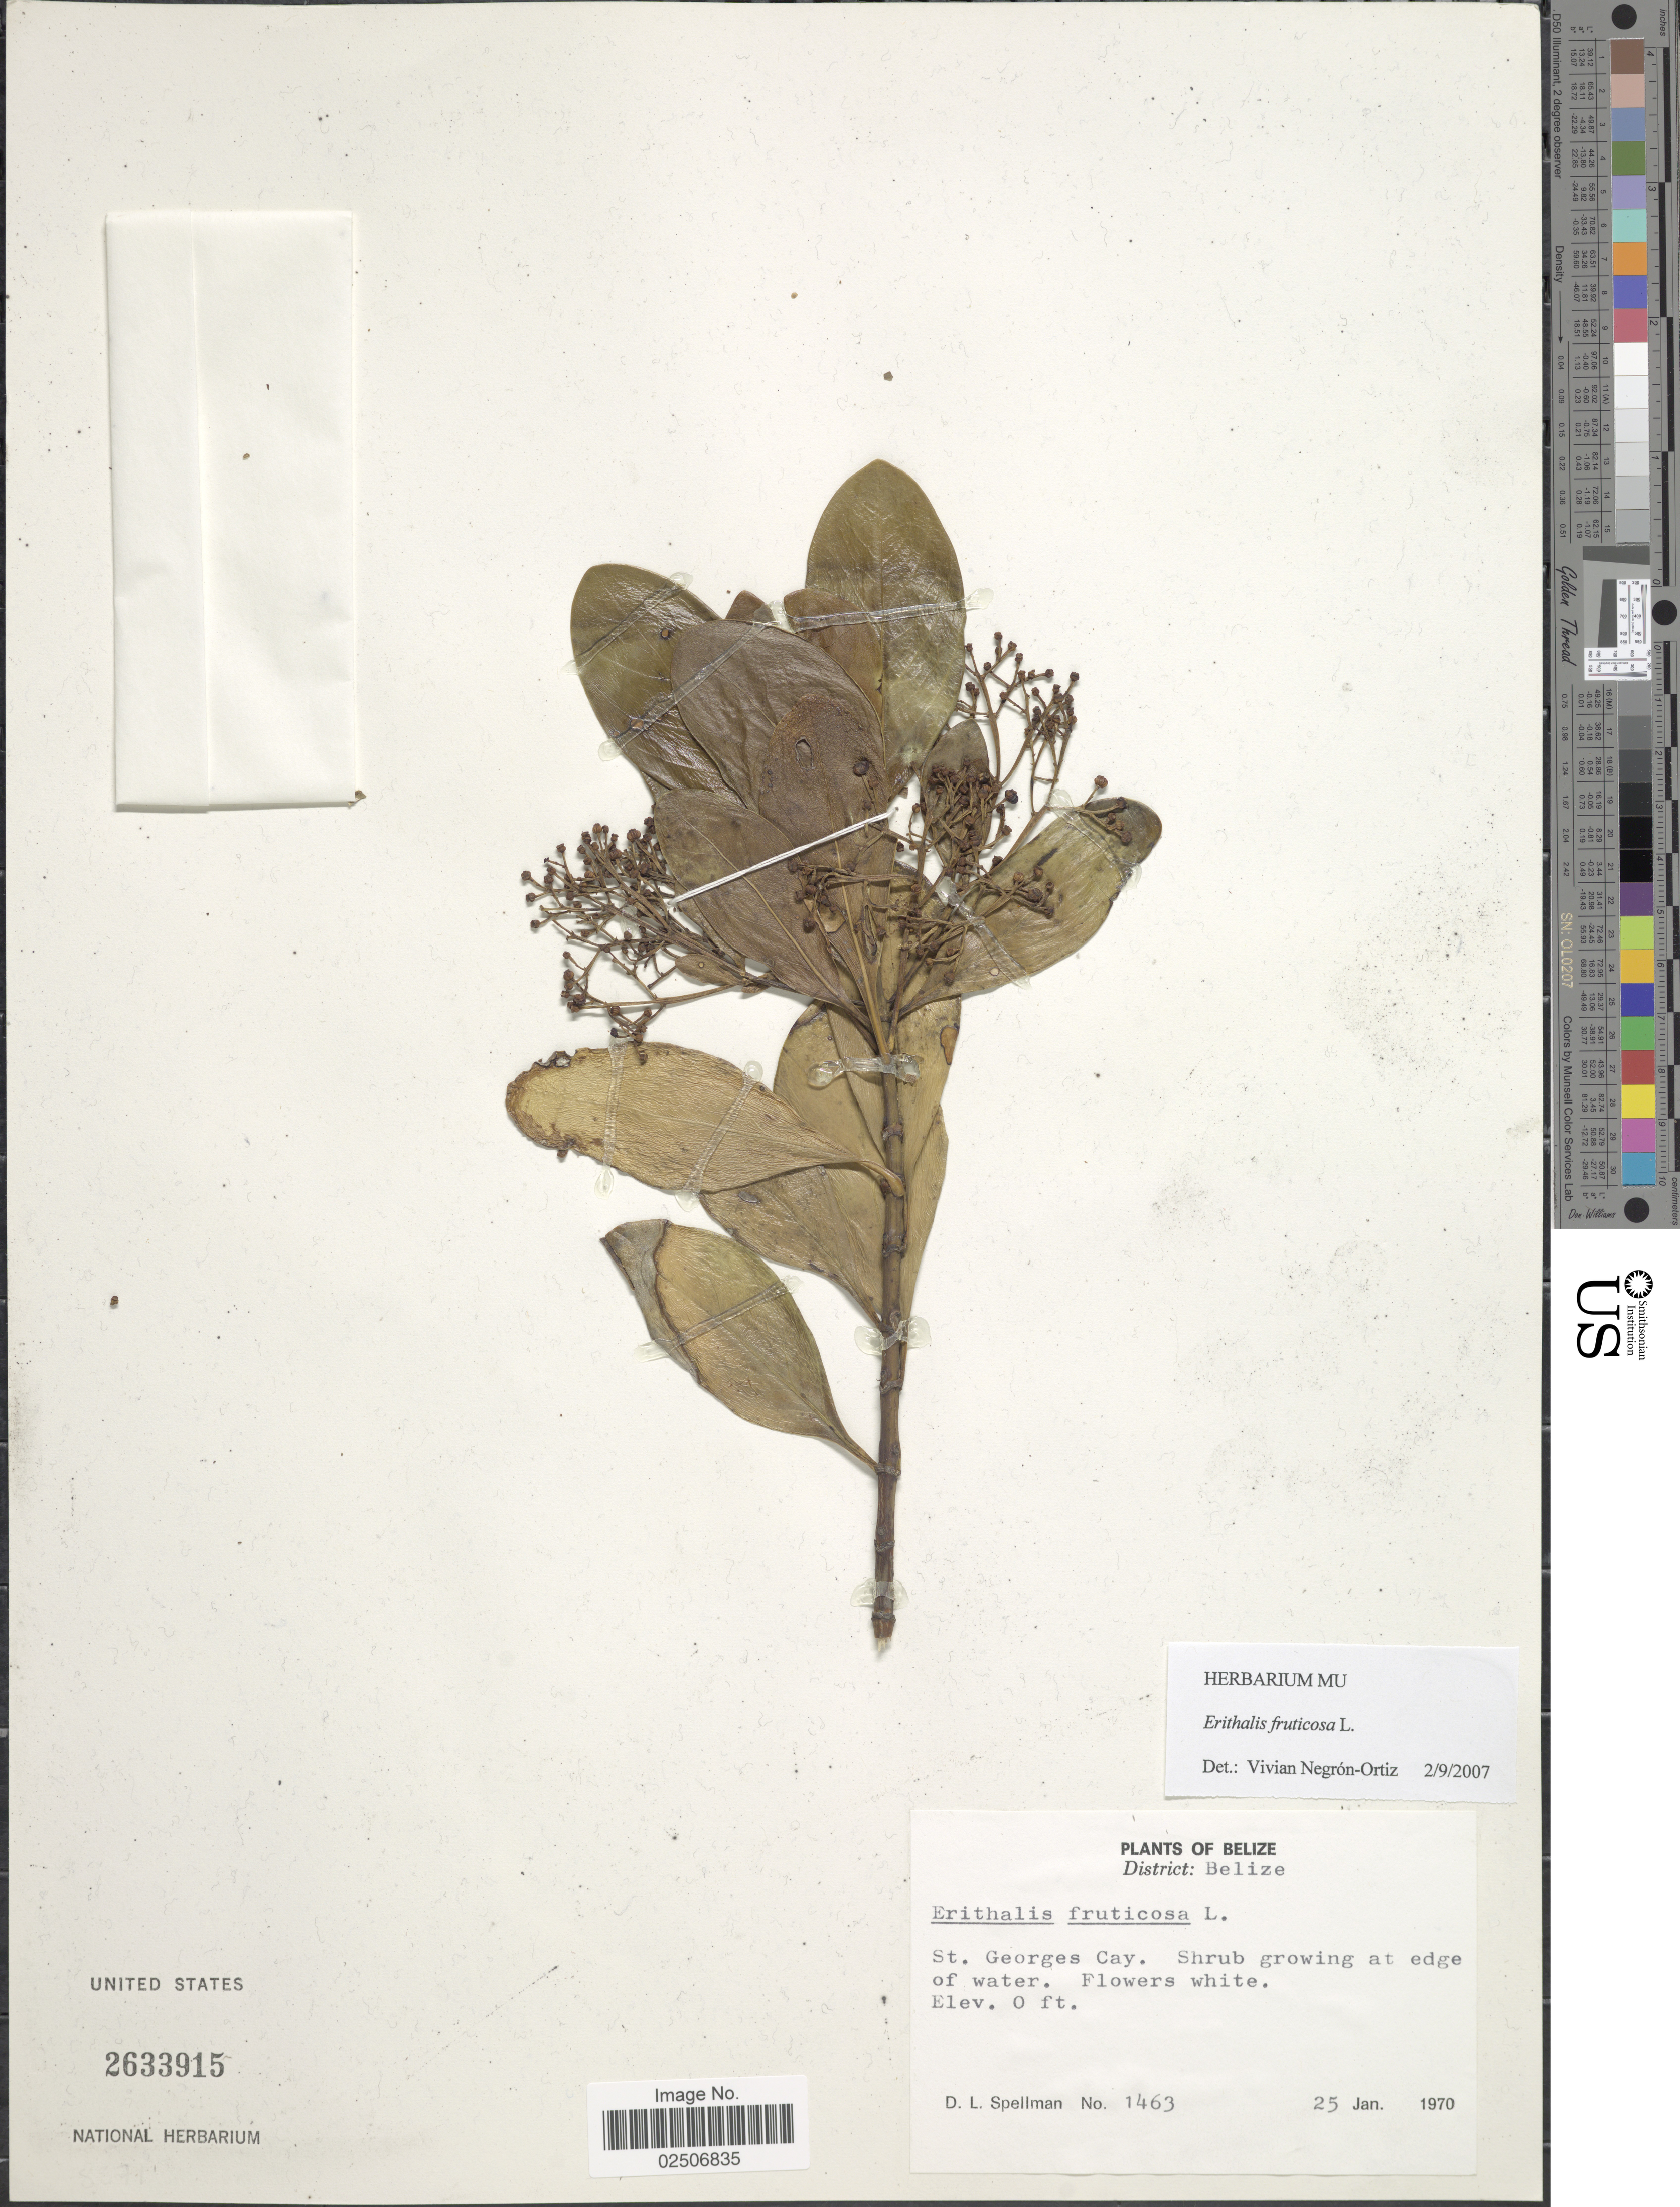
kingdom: Plantae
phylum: Tracheophyta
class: Magnoliopsida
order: Gentianales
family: Rubiaceae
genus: Erithalis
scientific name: Erithalis fruticosa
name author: L.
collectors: D. L. Spellman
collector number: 1463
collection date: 1970-01-25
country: Belize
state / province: Belize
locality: District: Belize, St. George's Cay, growing at edge of water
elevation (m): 0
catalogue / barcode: US 2633915